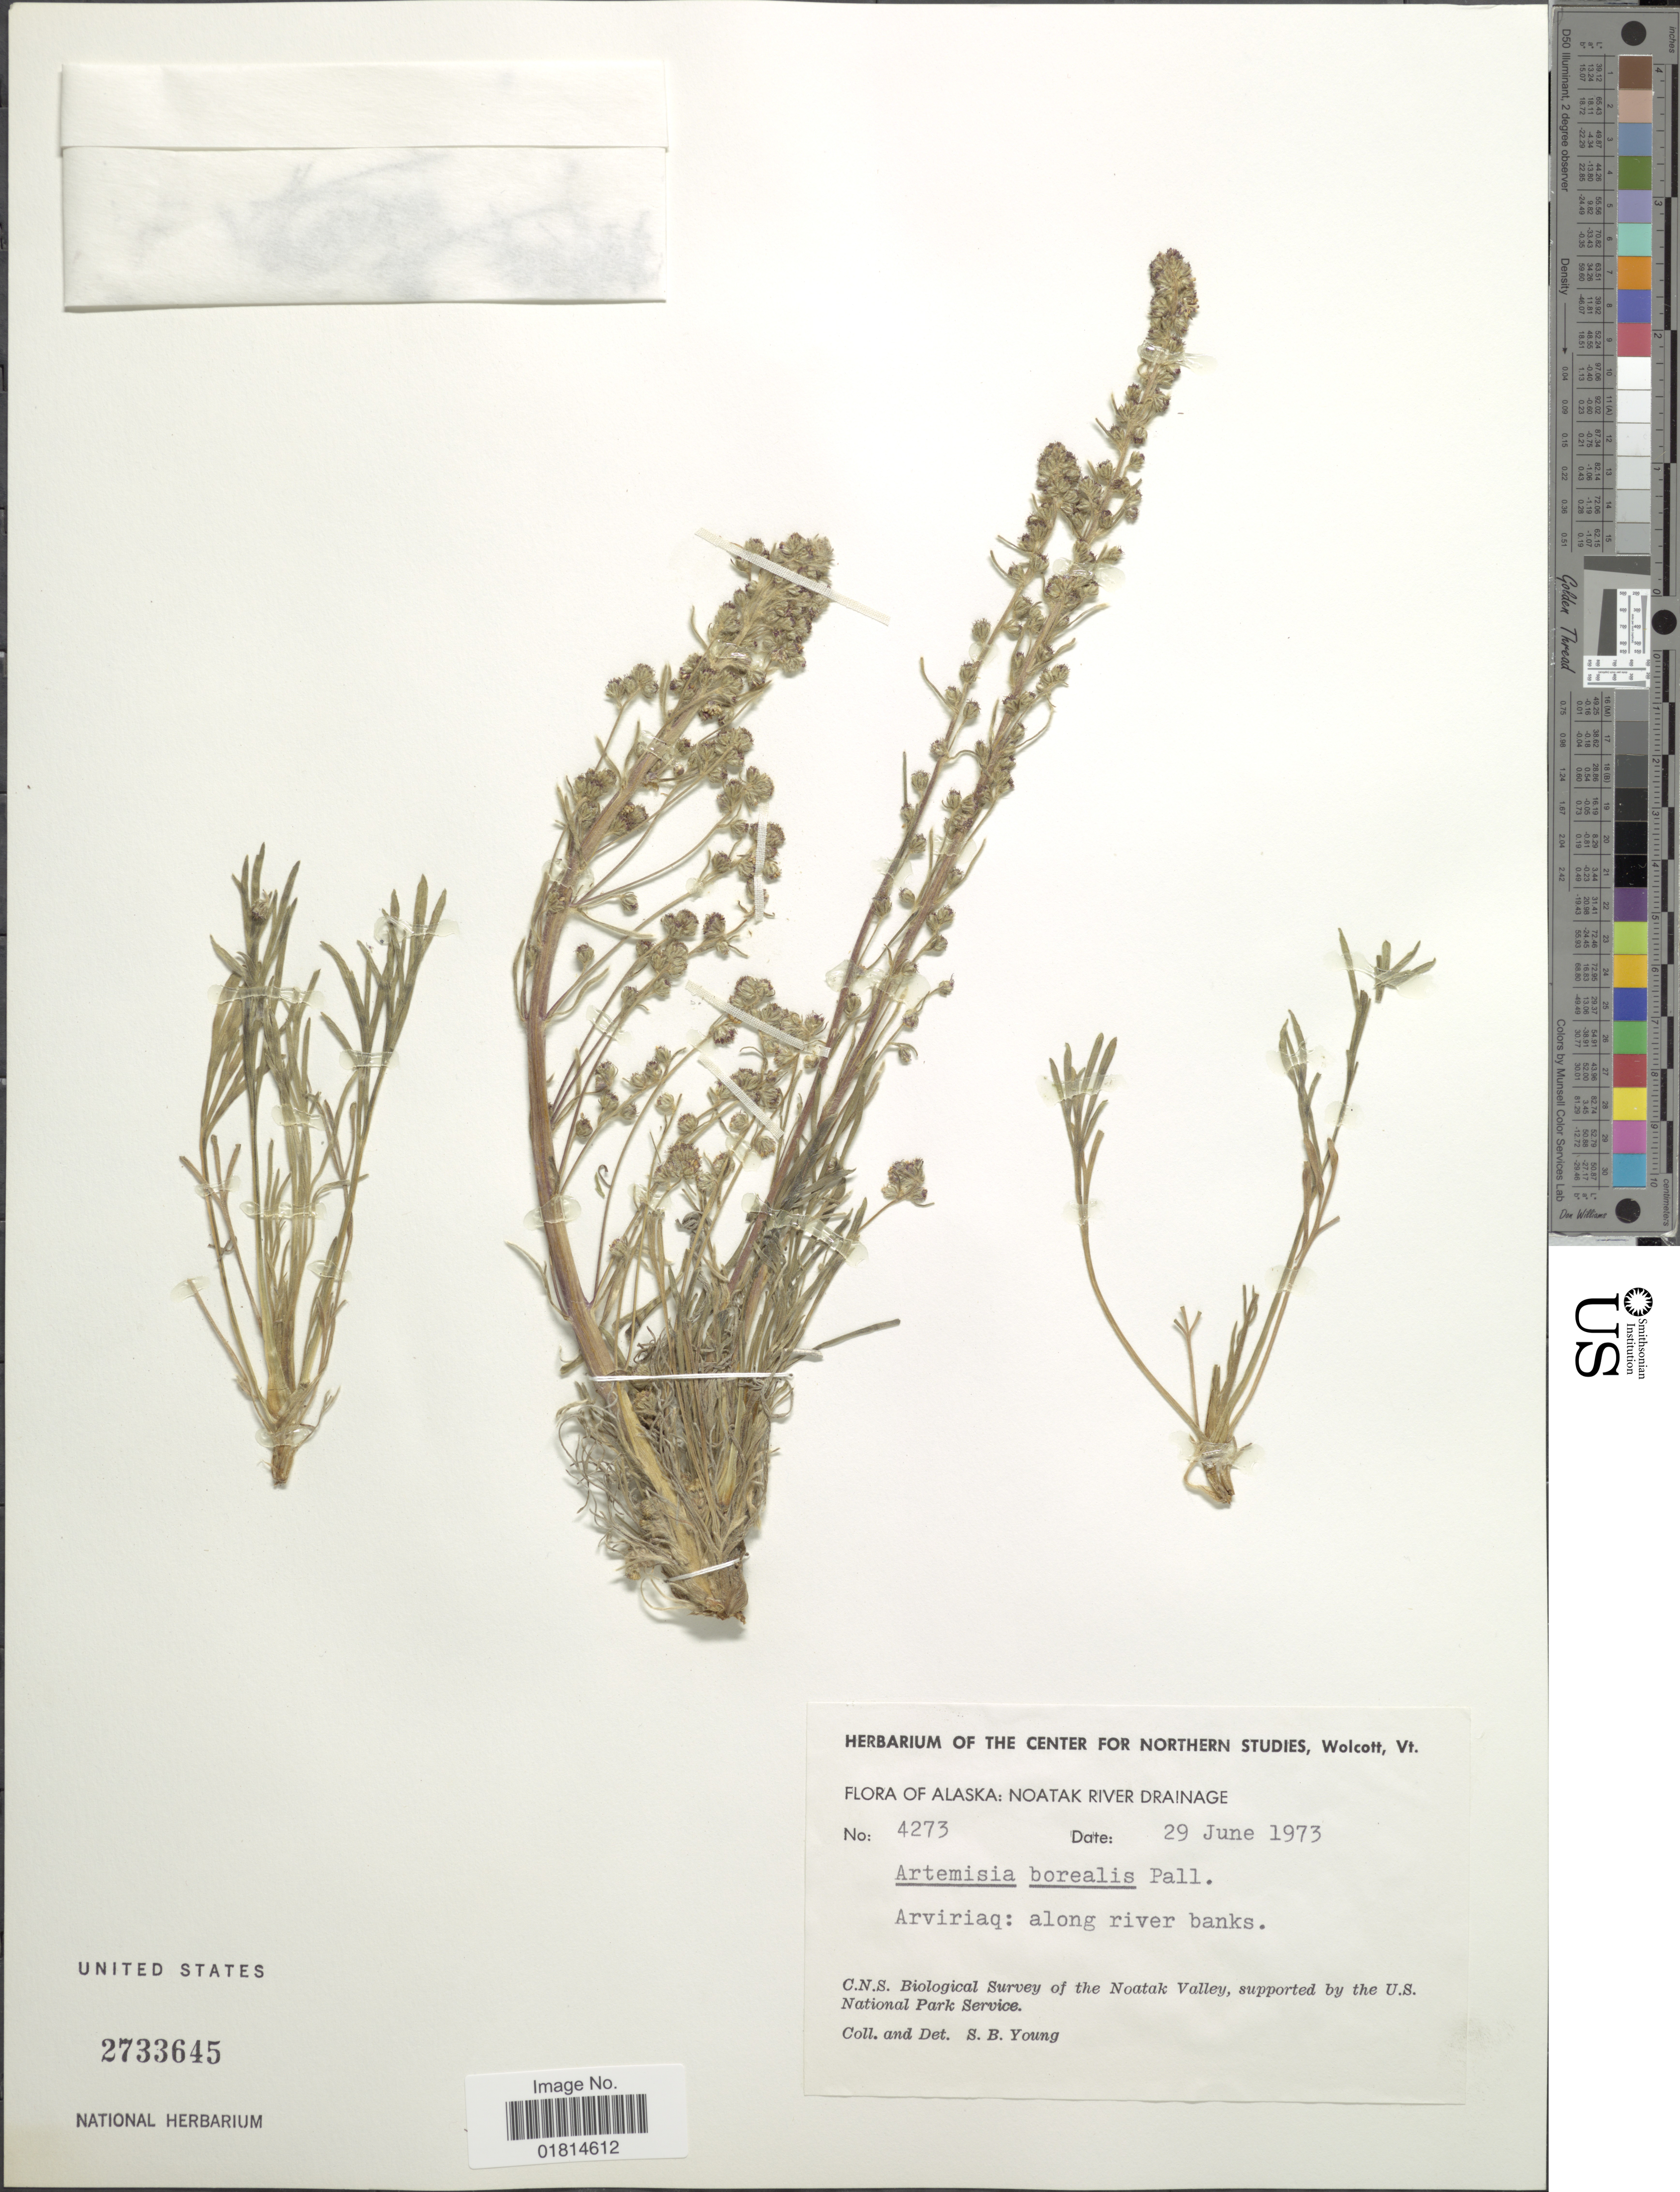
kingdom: Plantae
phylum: Tracheophyta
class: Magnoliopsida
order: Asterales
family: Asteraceae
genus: Artemisia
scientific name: Artemisia borealis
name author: Pall.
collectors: S. Young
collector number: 4273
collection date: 1973-06-29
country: United States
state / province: Alaska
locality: Noatak River Drainage. Arviriaq: along river banks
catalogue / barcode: US 2733645